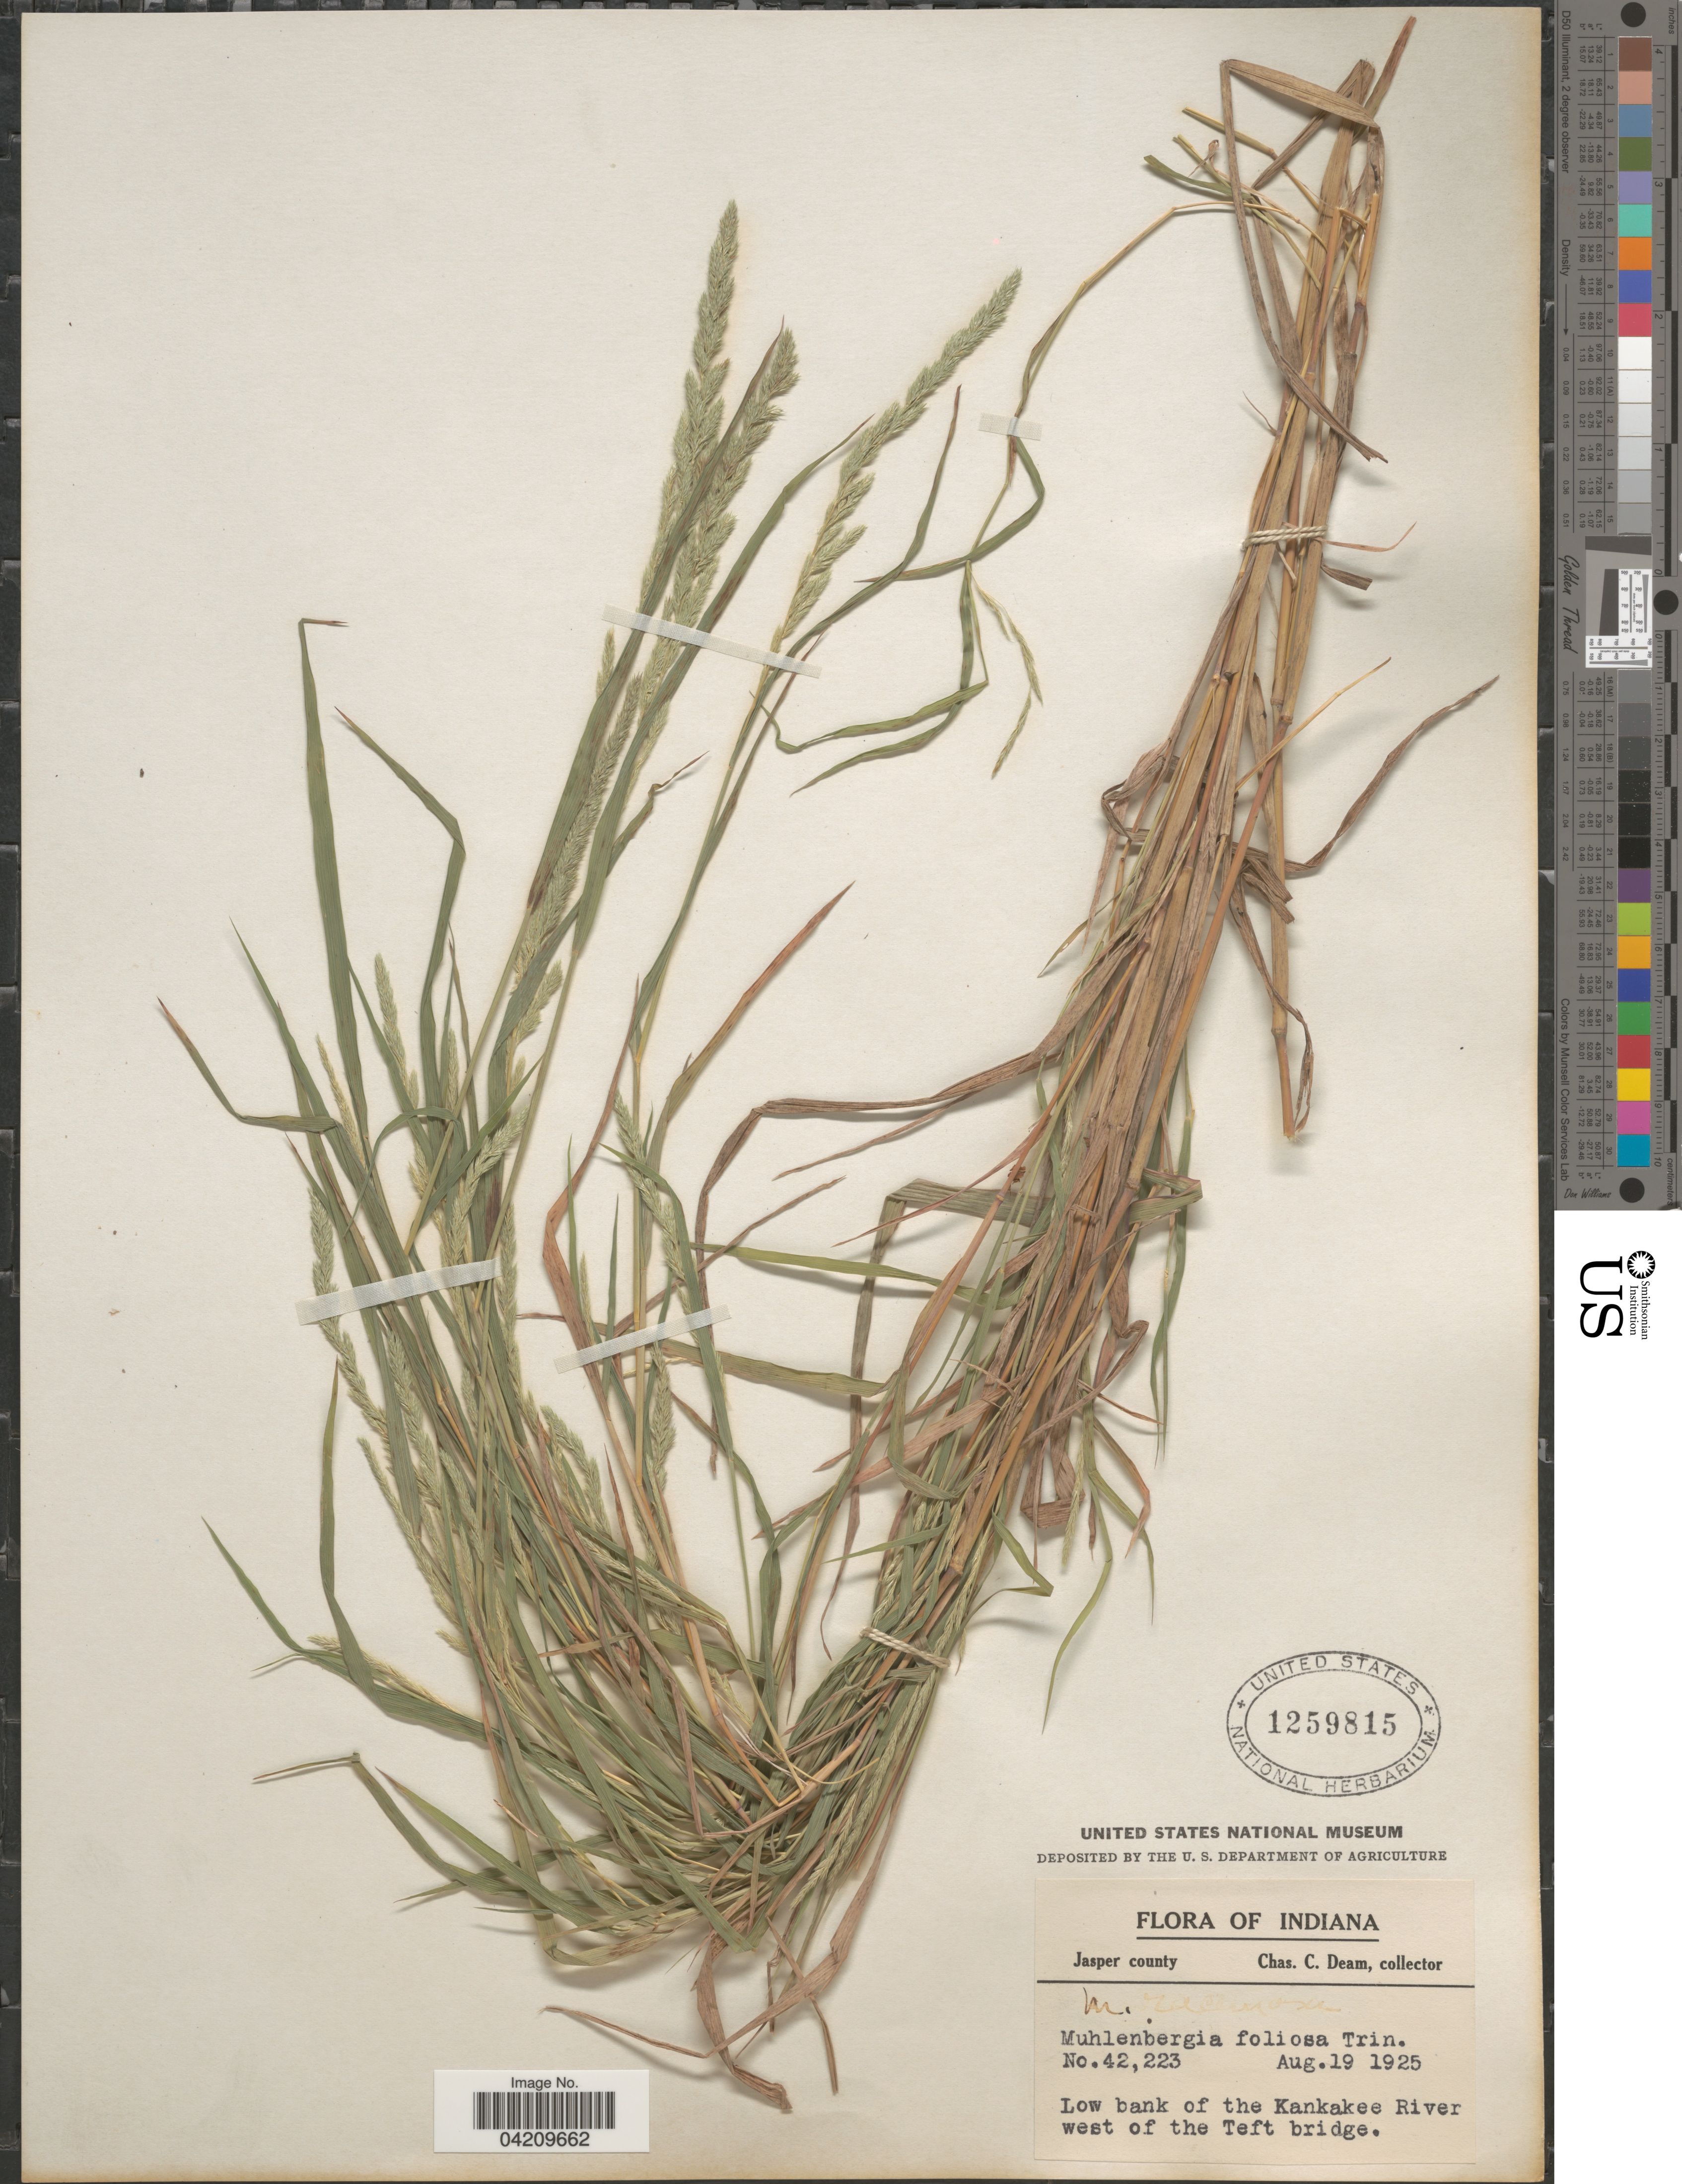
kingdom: Plantae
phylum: Tracheophyta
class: Liliopsida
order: Poales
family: Poaceae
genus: Muhlenbergia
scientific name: Muhlenbergia mexicana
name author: (L.) Trin.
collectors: C. C. Deam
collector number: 42223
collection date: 1925-08-19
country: United States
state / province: Indiana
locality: Jasper county. Low bank of the Kankakee River west of the Teft bridge.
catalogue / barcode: US 1259815